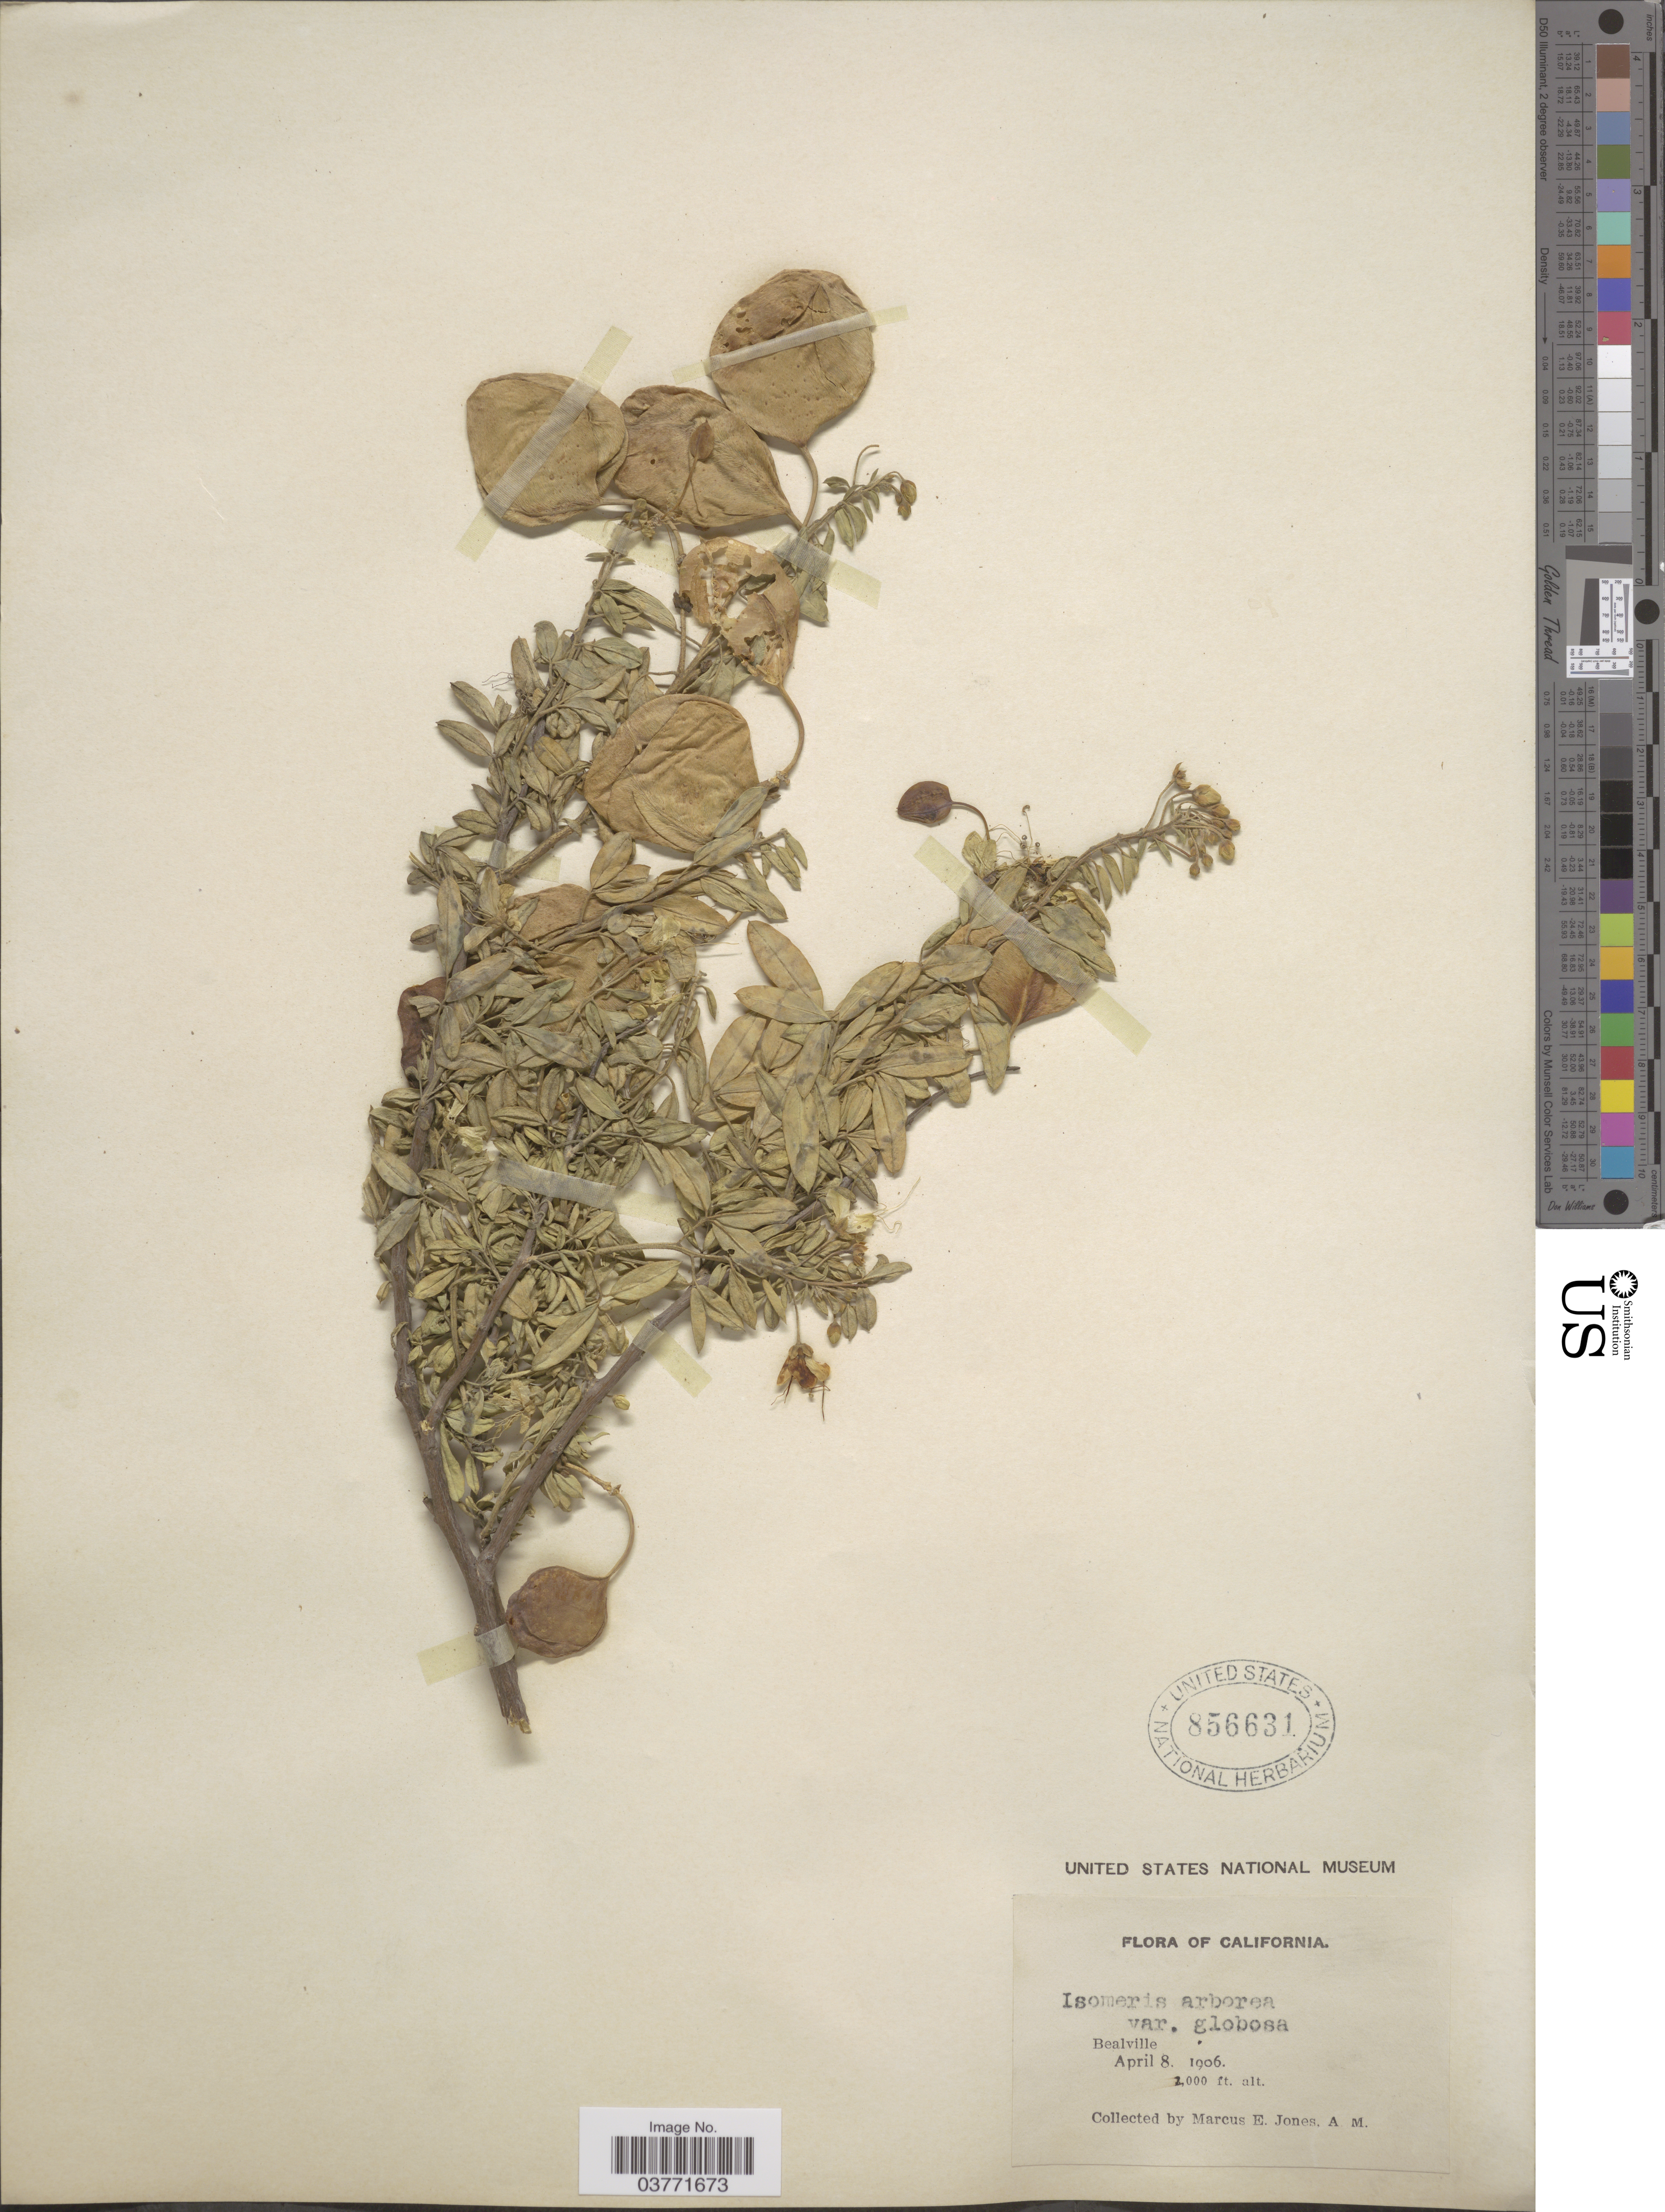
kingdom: Plantae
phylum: Tracheophyta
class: Magnoliopsida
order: Brassicales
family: Cleomaceae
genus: Cleomella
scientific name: Cleomella arborea var. globosa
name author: (Coville) Roalson & J.C. Hall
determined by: Strong, Mark T., (BOT), Smithsonian Institution - National Museum of Natural History (UNITED STATES)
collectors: M. E. Jones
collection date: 1906-04-08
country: United States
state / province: California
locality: Bealville.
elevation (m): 610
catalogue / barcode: US 856631